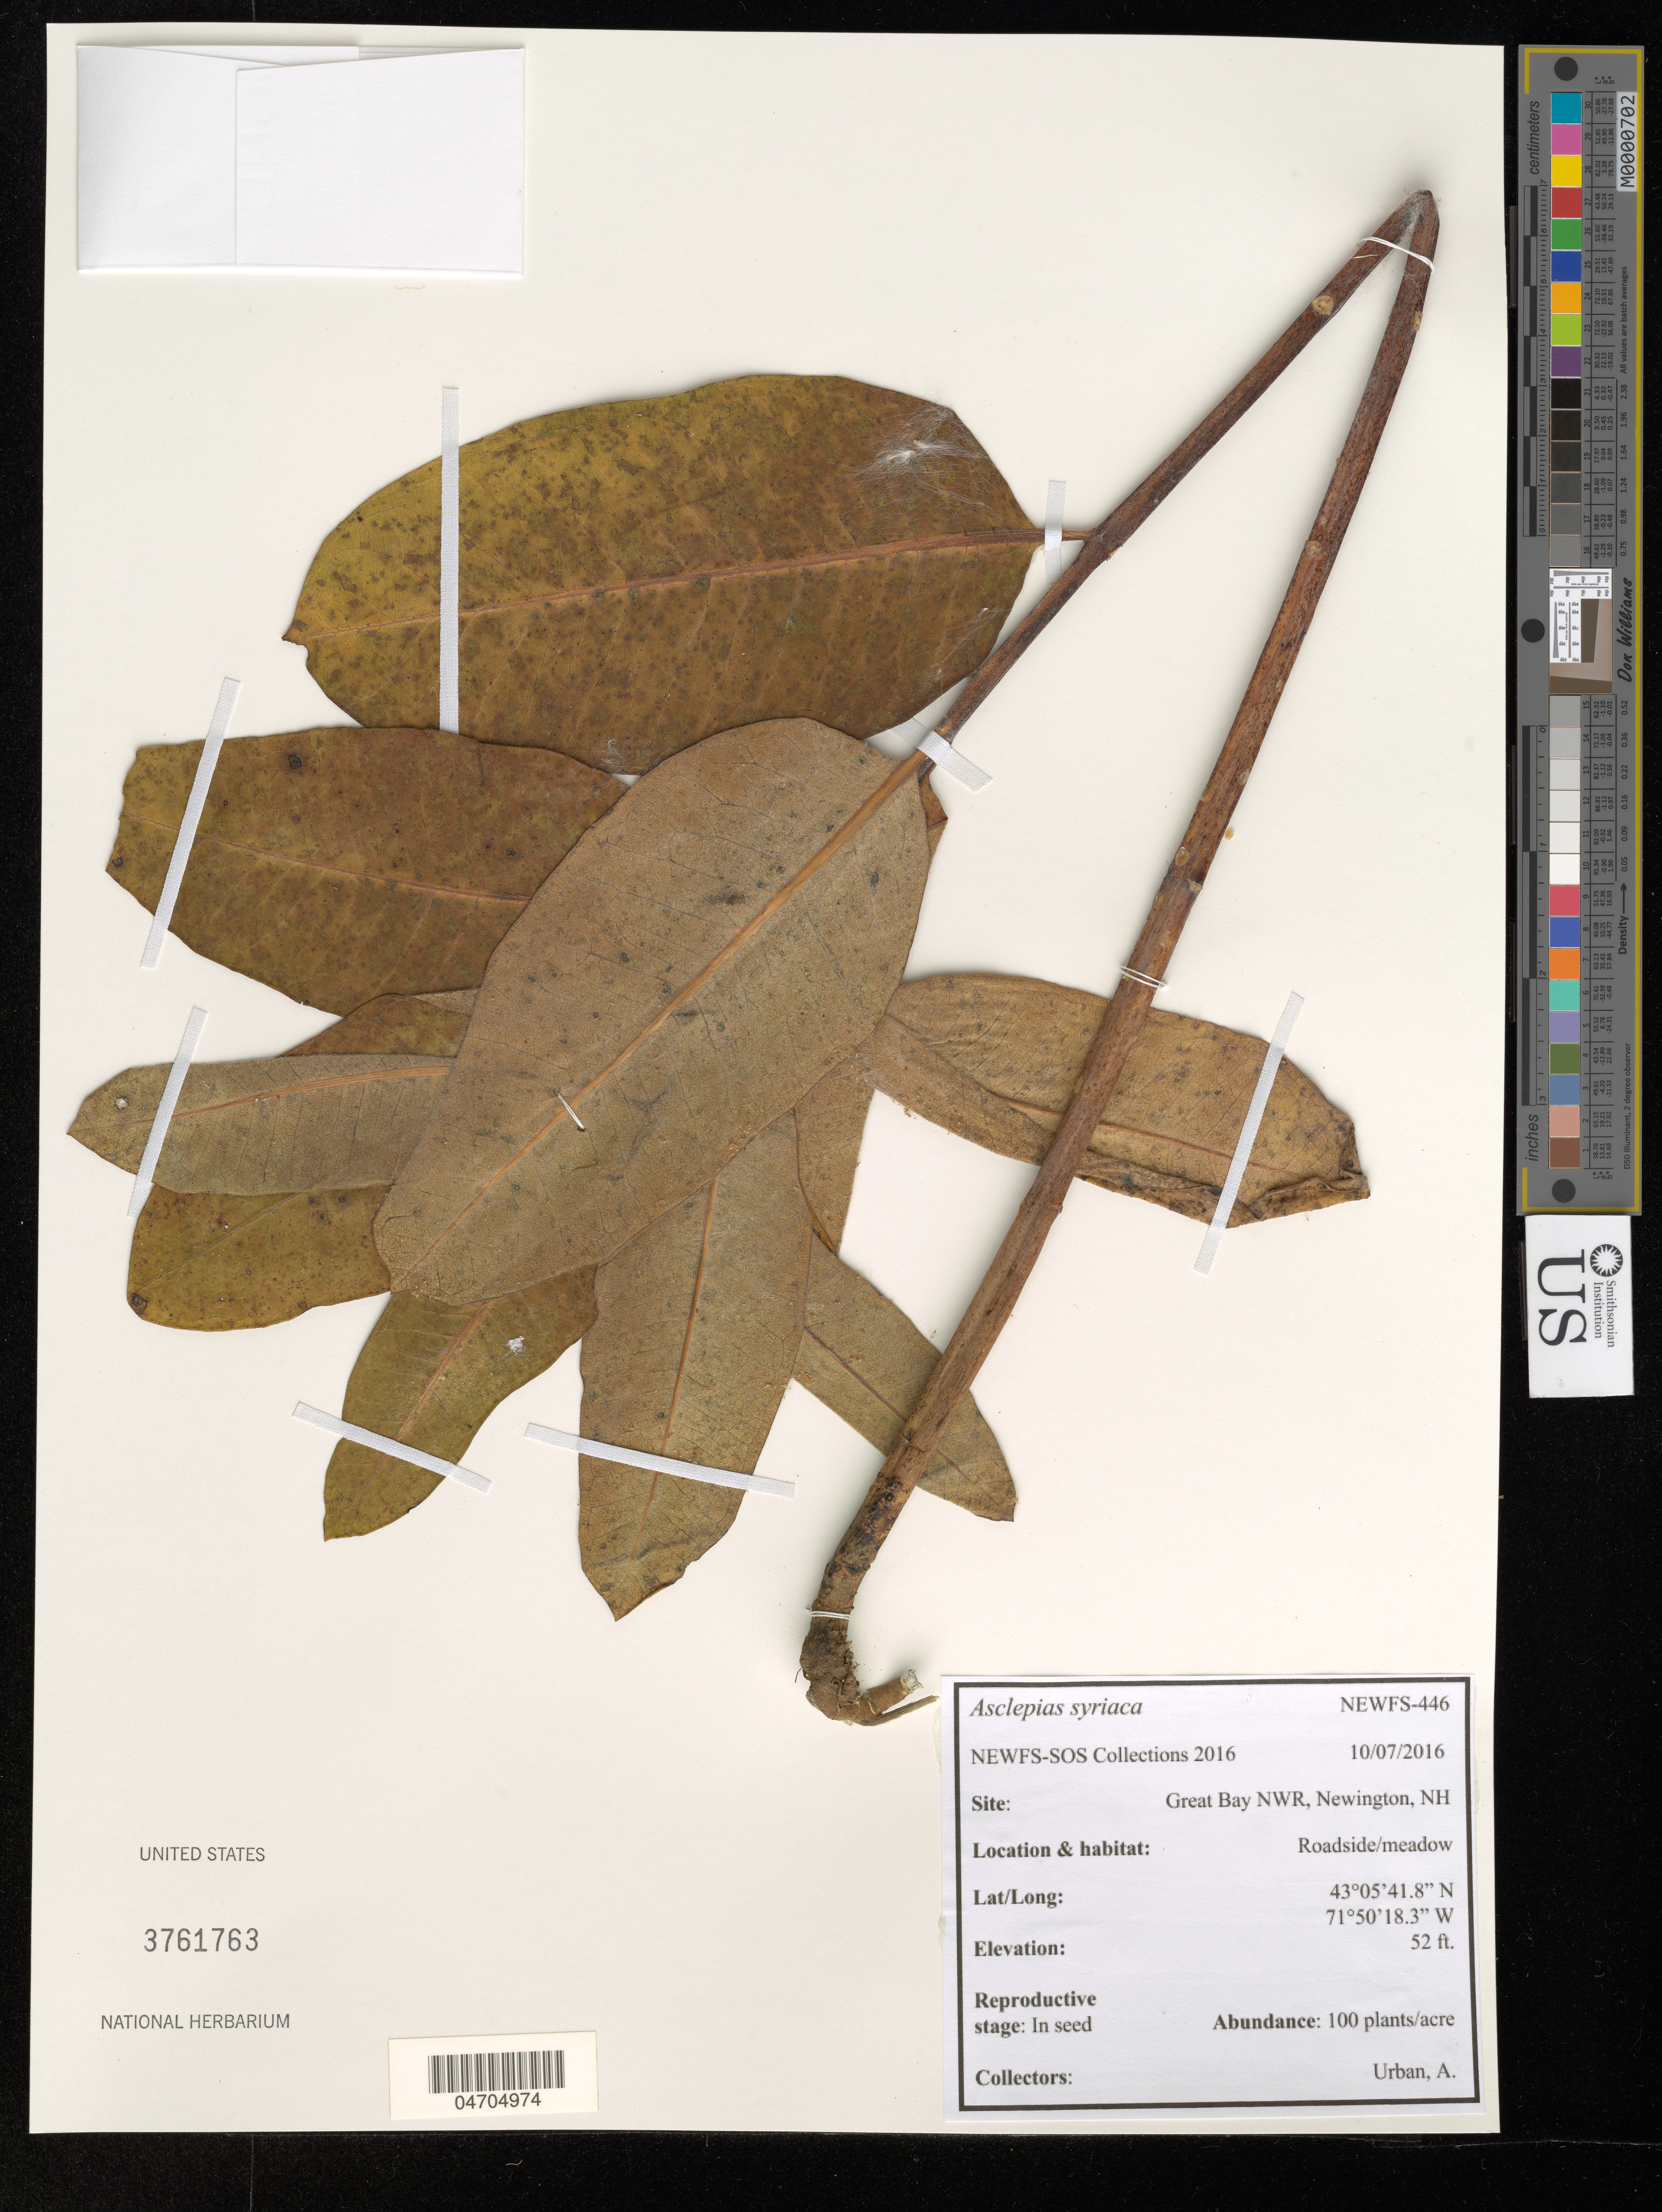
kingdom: Plantae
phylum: Tracheophyta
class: Magnoliopsida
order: Gentianales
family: Apocynaceae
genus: Asclepias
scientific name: Asclepias syriaca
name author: L.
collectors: A. Urban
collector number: NEWFS-446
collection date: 2016-10-07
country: United States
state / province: New Hampshire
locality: Great Bay NWR, Newington.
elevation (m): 16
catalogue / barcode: US 3761763